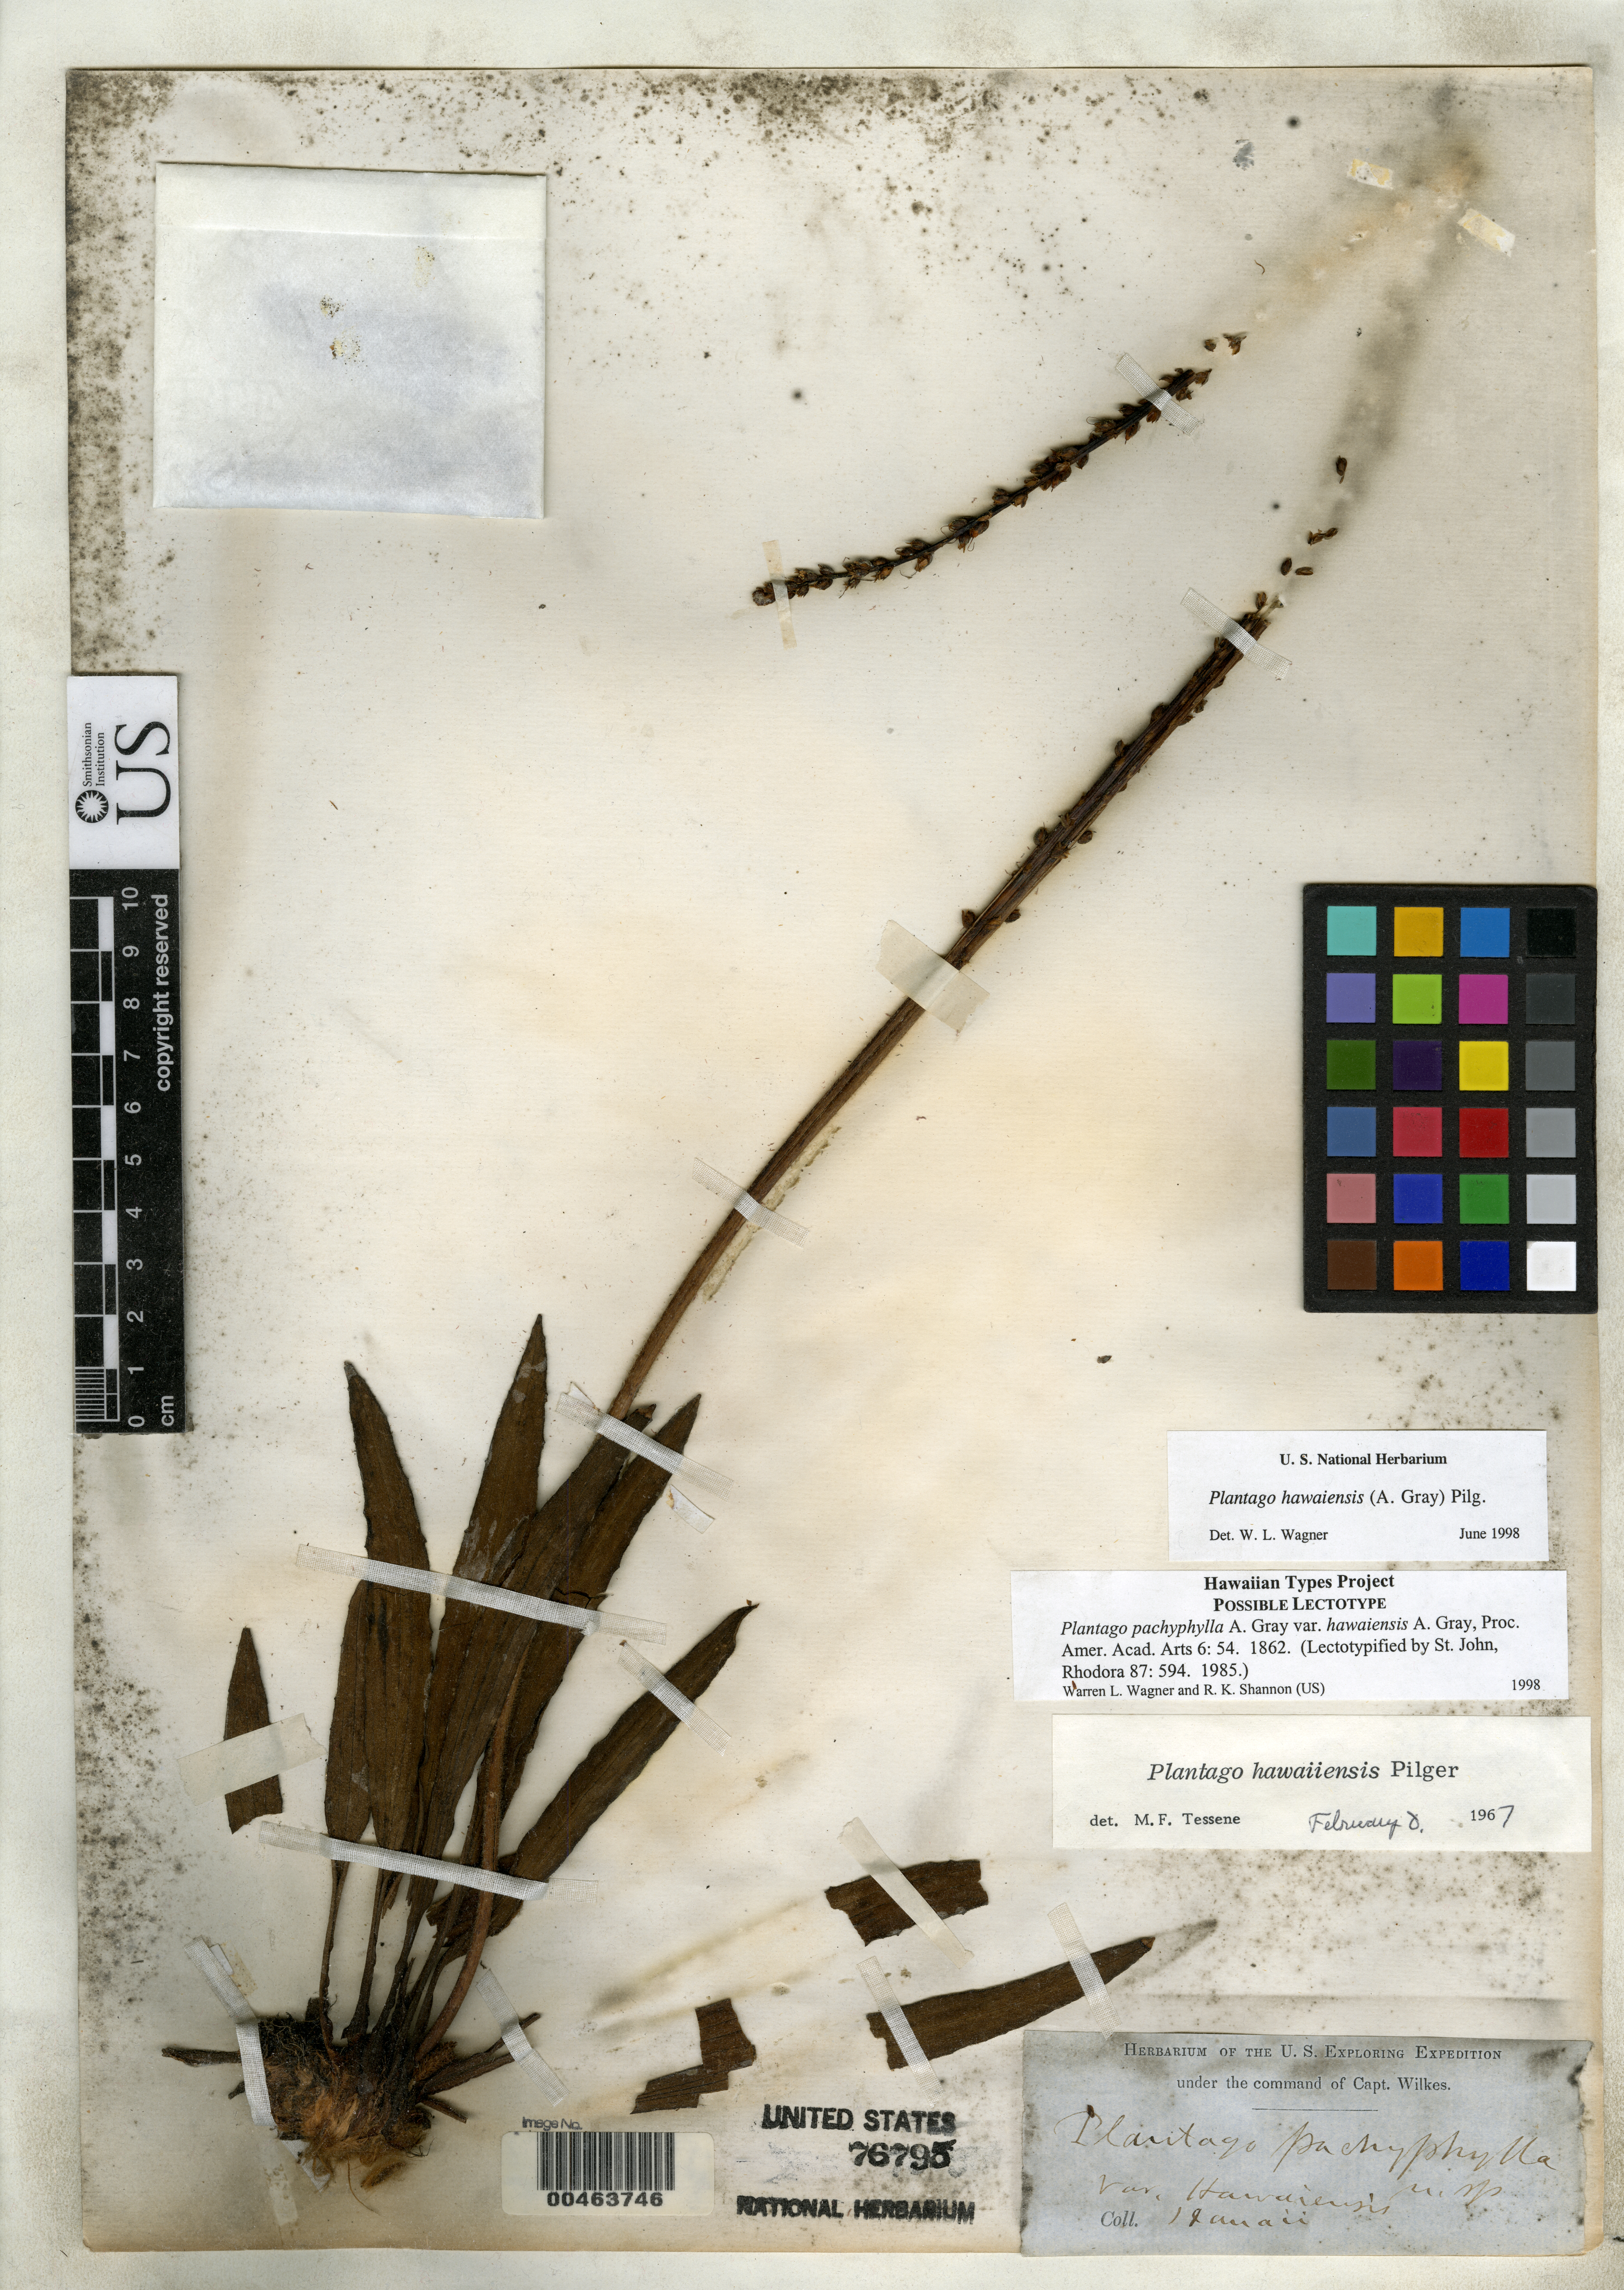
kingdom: Plantae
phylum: Tracheophyta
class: Magnoliopsida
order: Lamiales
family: Plantaginaceae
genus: Plantago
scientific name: Plantago pachyphylla var. hawaiensis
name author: A. Gray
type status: Lectotype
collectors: Wilkes Explor. Exped.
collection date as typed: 1838 to -- --- 1842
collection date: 1838/1842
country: United States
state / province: Hawaii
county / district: Hawaii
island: Hawaii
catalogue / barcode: US 76795